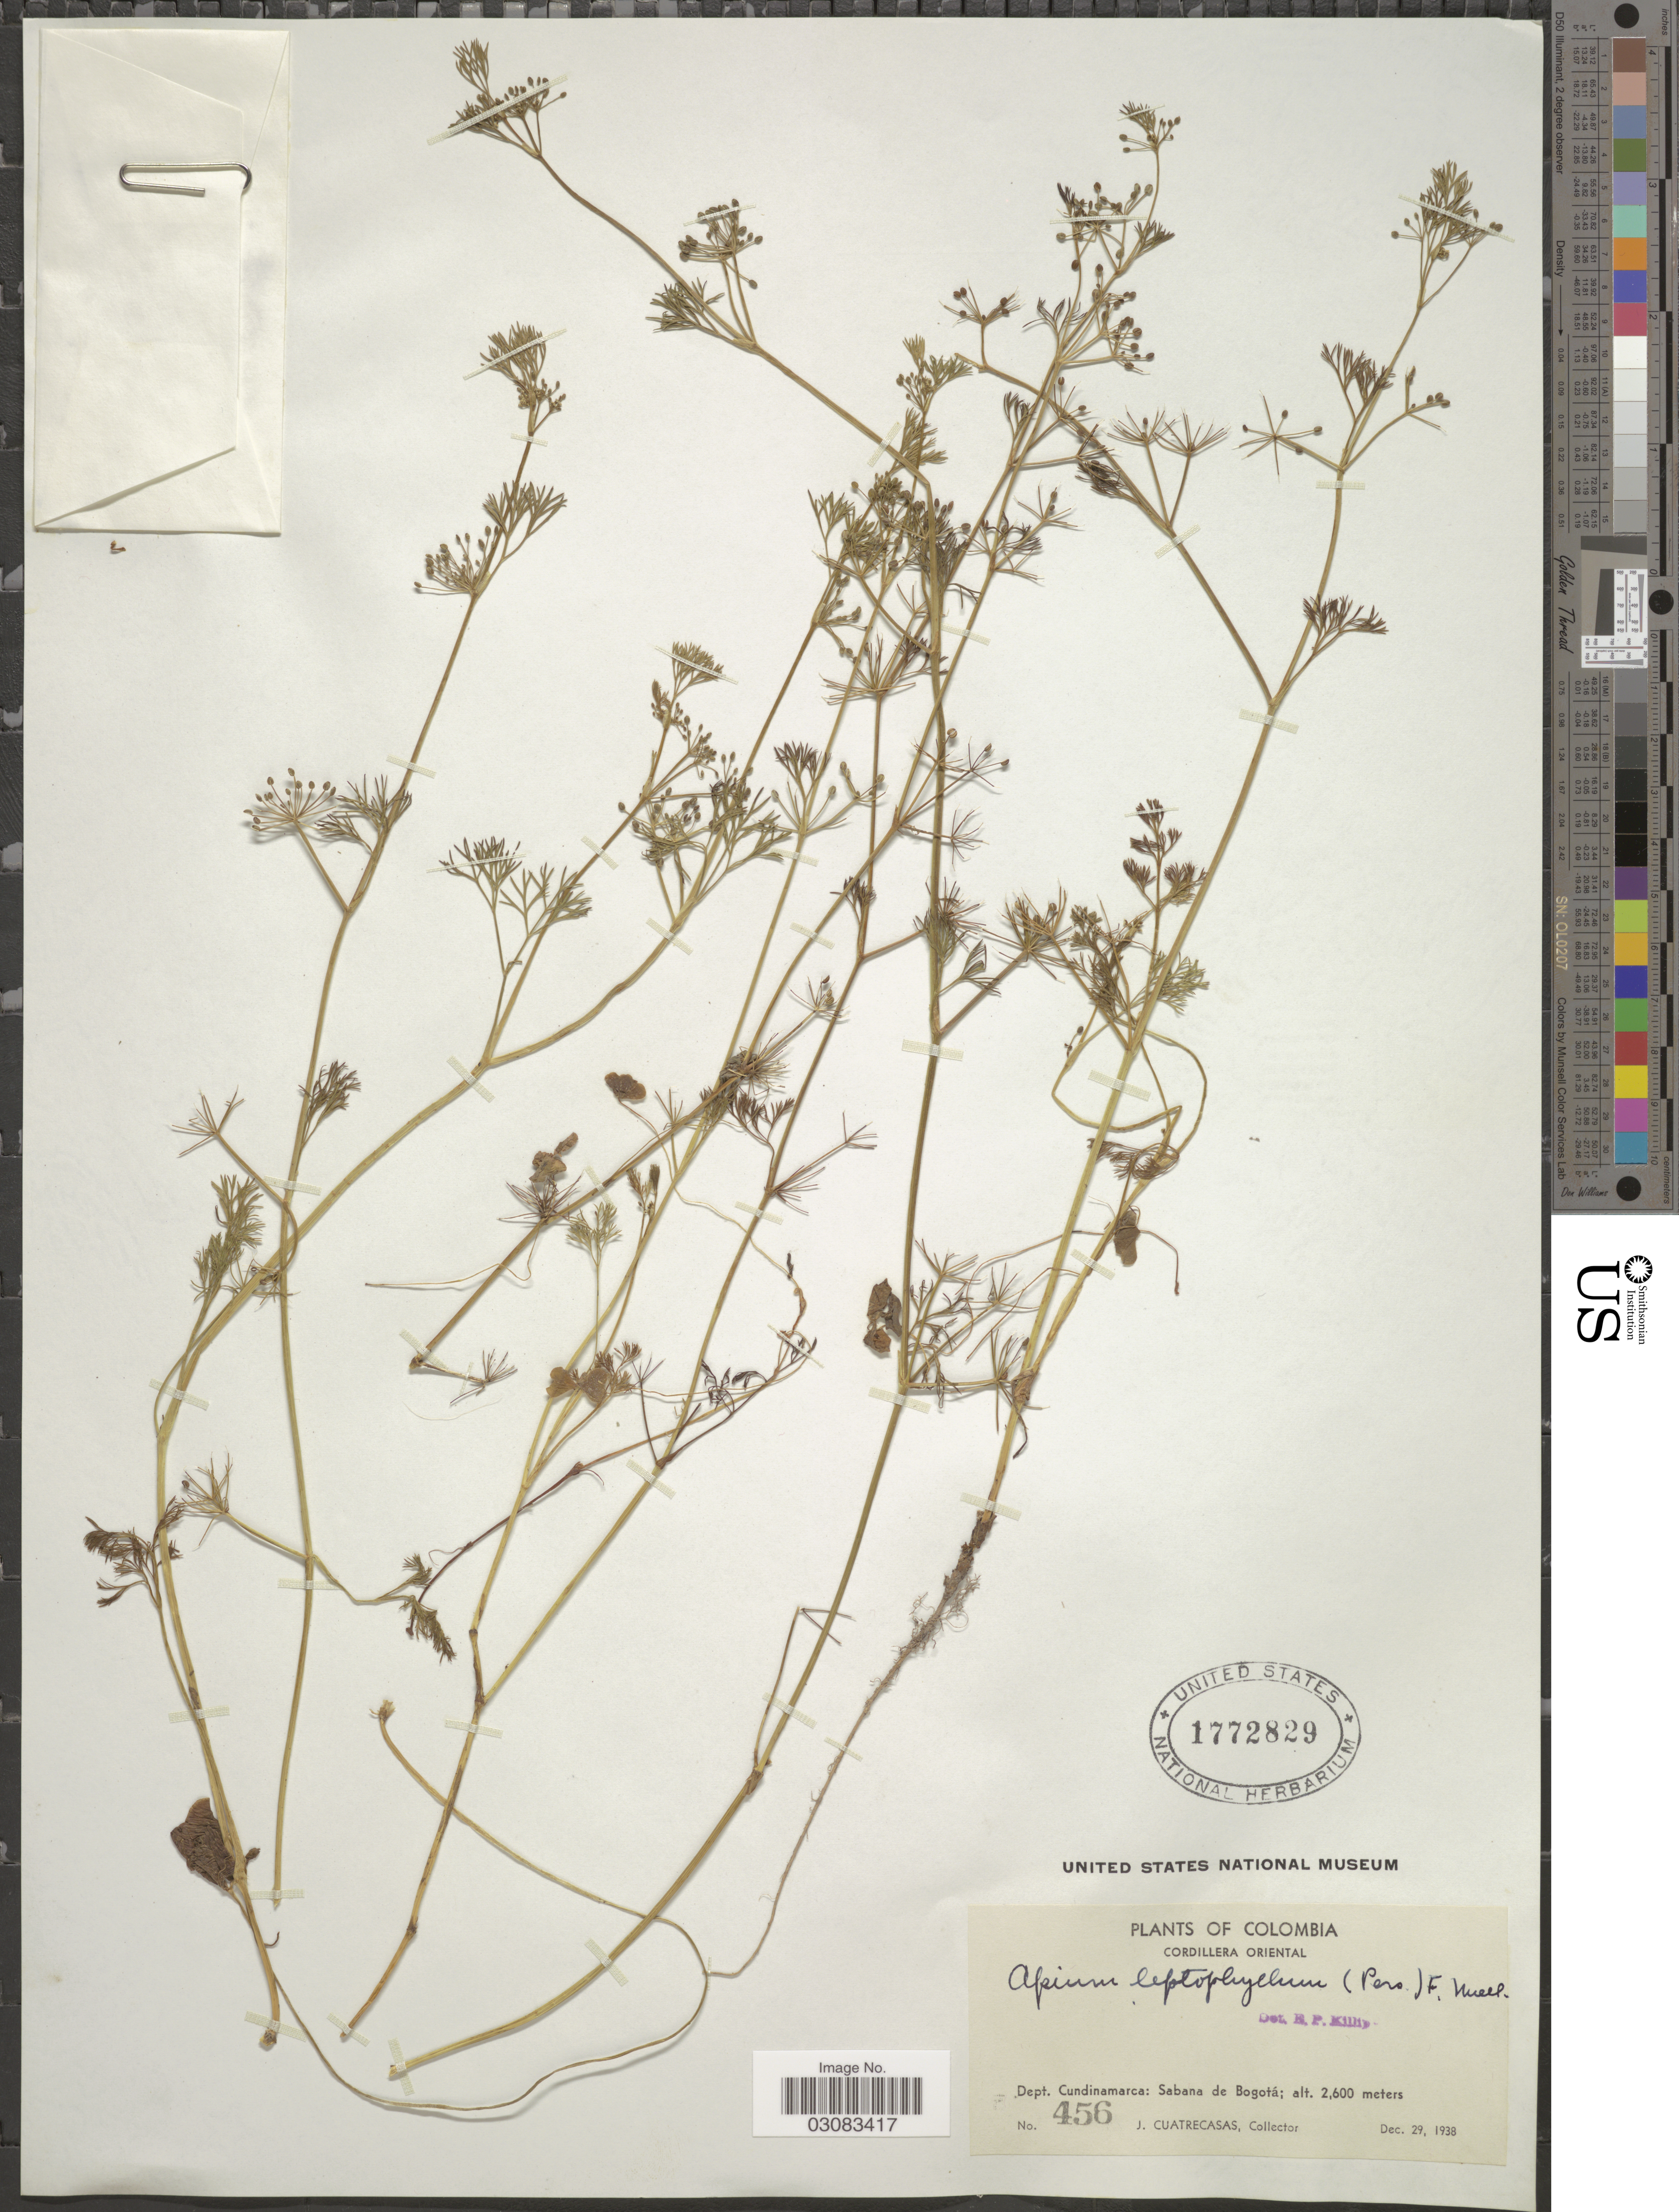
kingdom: Plantae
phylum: Tracheophyta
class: Magnoliopsida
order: Apiales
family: Apiaceae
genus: Cyclospermum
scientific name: Cyclospermum leptophyllum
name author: (Pers.) Sprague ex Britton & P. Wilson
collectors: J. Cuatrecasas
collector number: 456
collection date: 1938-12-29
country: Colombia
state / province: Cundinamarca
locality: Cordillera Oriental. Dept. Cundinamarca: Sabana de Bogotá.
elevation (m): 2600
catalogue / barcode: US 1772829